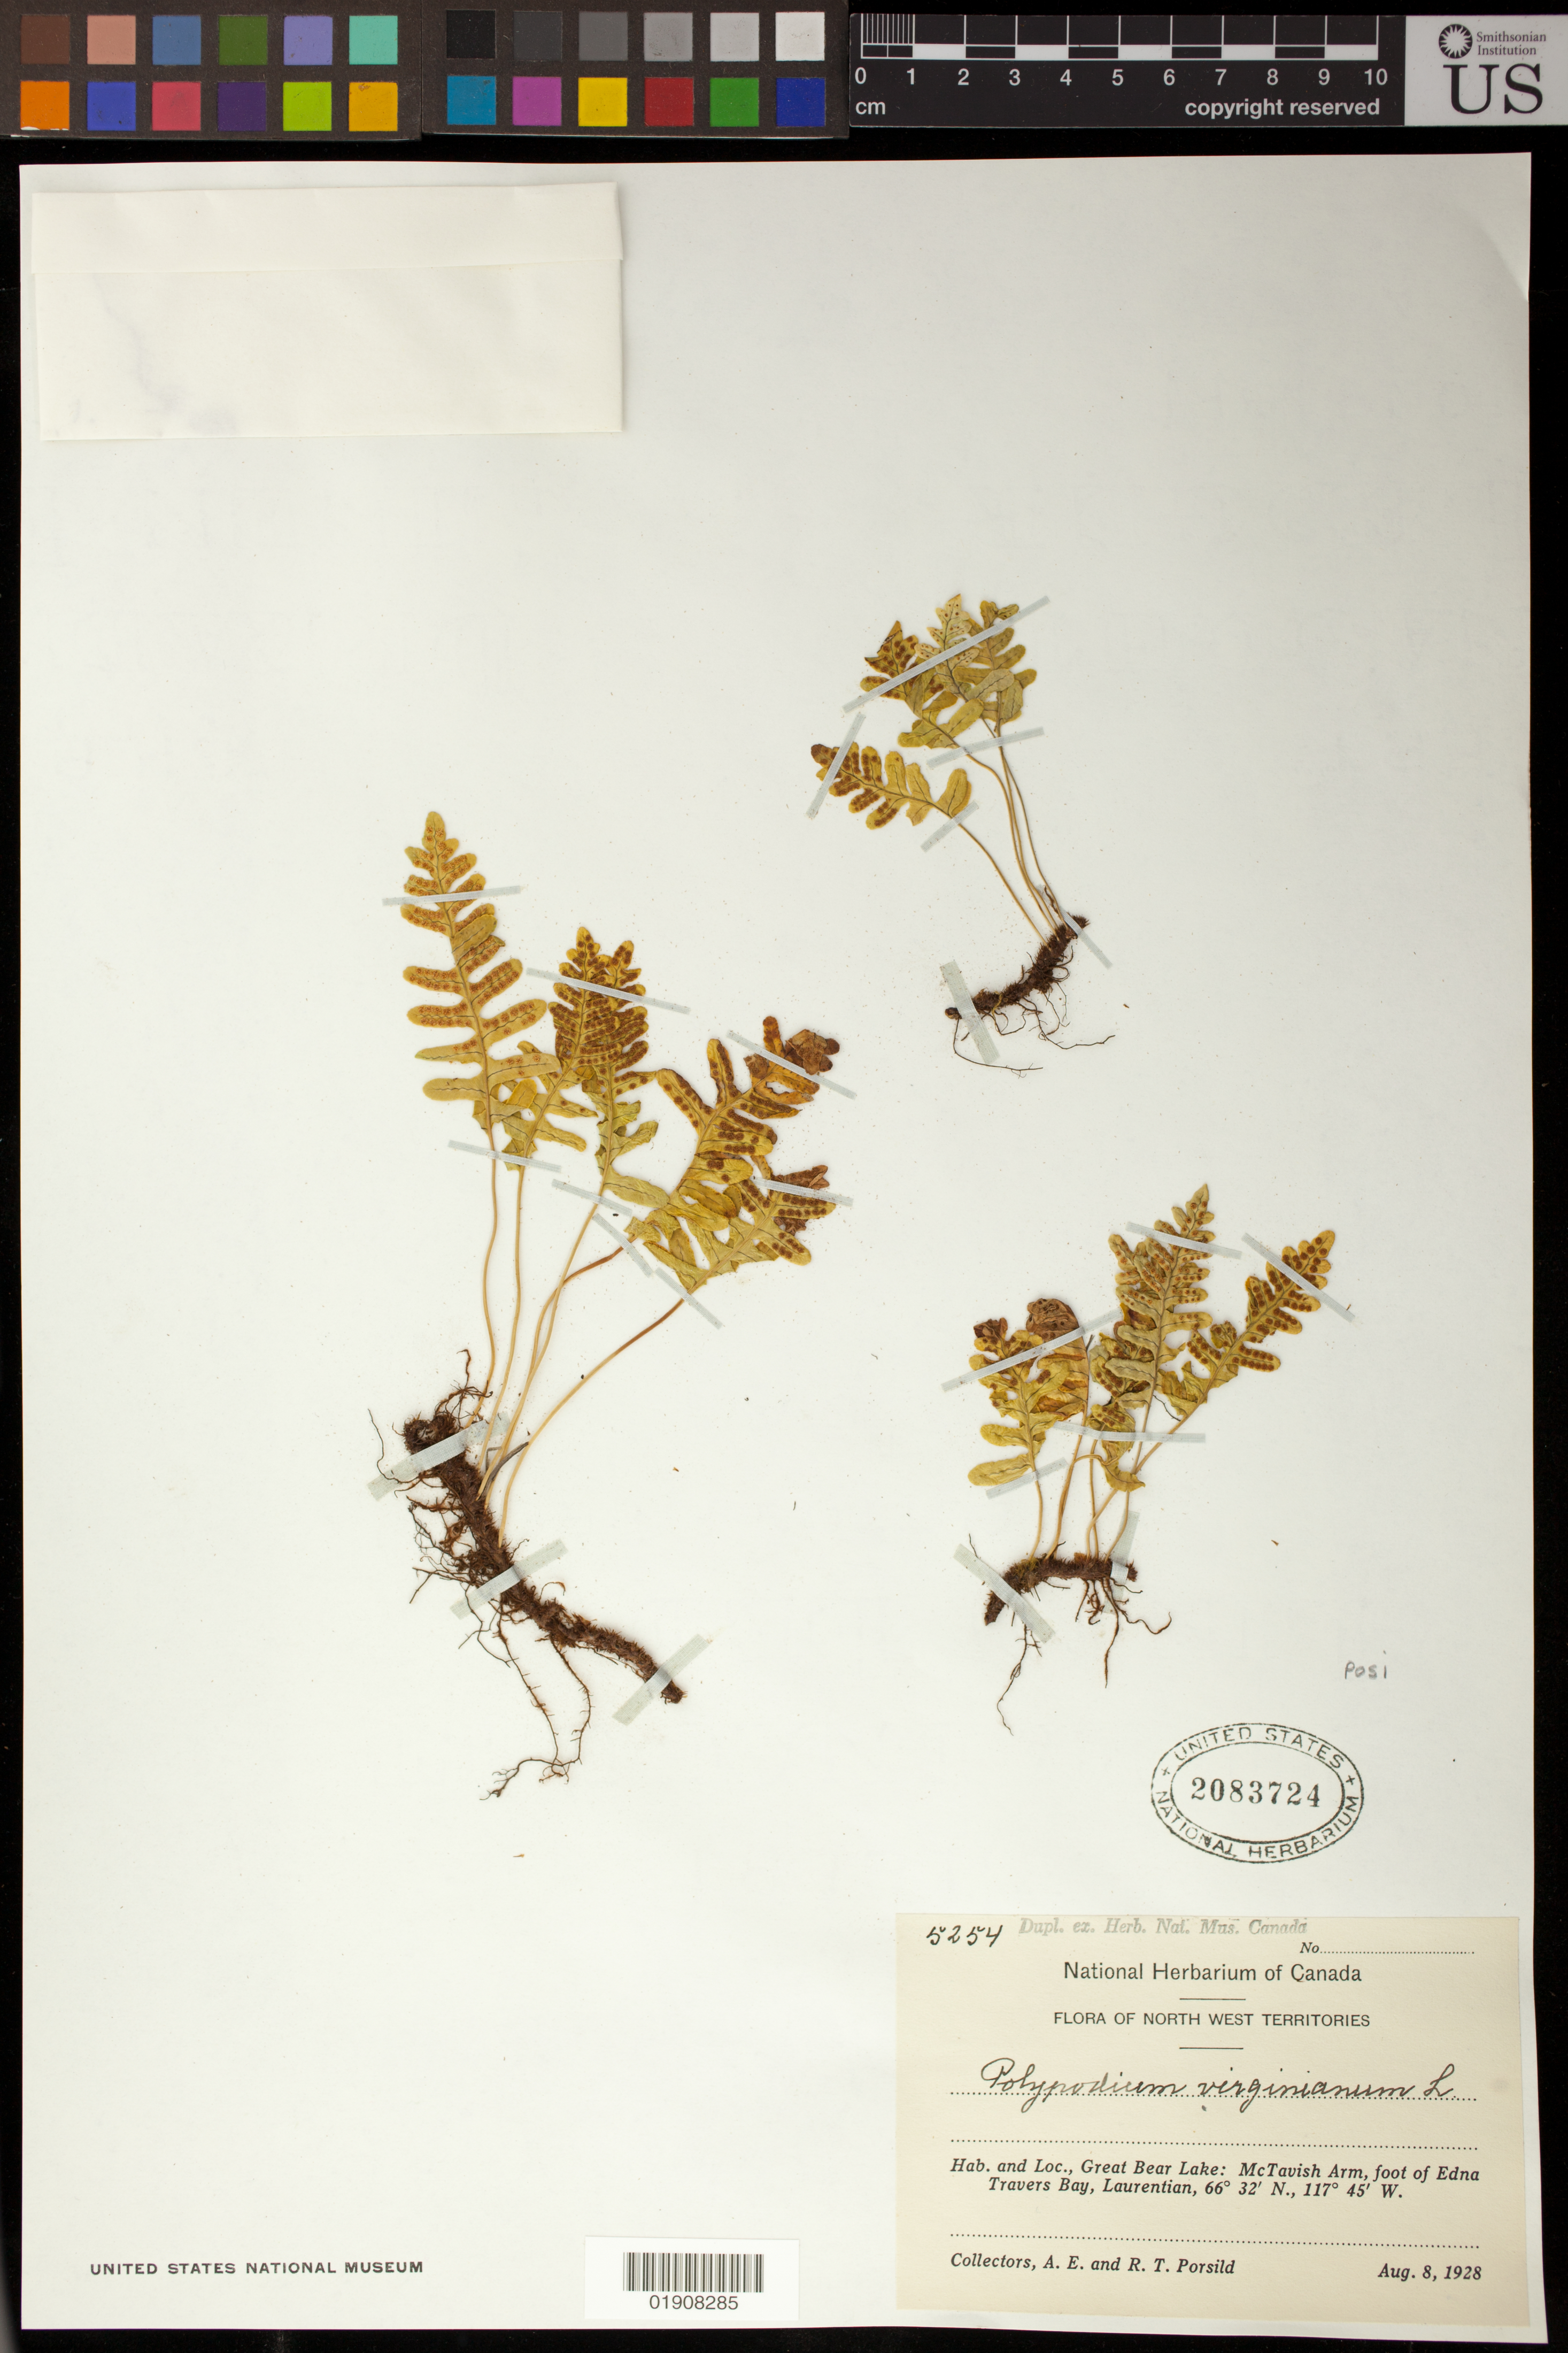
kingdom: Plantae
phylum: Tracheophyta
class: Polypodiopsida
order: Polypodiales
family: Polypodiaceae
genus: Polypodium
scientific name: Polypodium sibiricum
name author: Sipliv.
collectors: A. E. Porsild & R. T. Porsild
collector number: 5254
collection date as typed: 08 Aug 1928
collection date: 1928-08-08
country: Canada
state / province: Northwest Territories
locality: Great Bear Lake, McTavish Arm, foot of Edna Travers Bay, Laurentian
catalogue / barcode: US 2083724